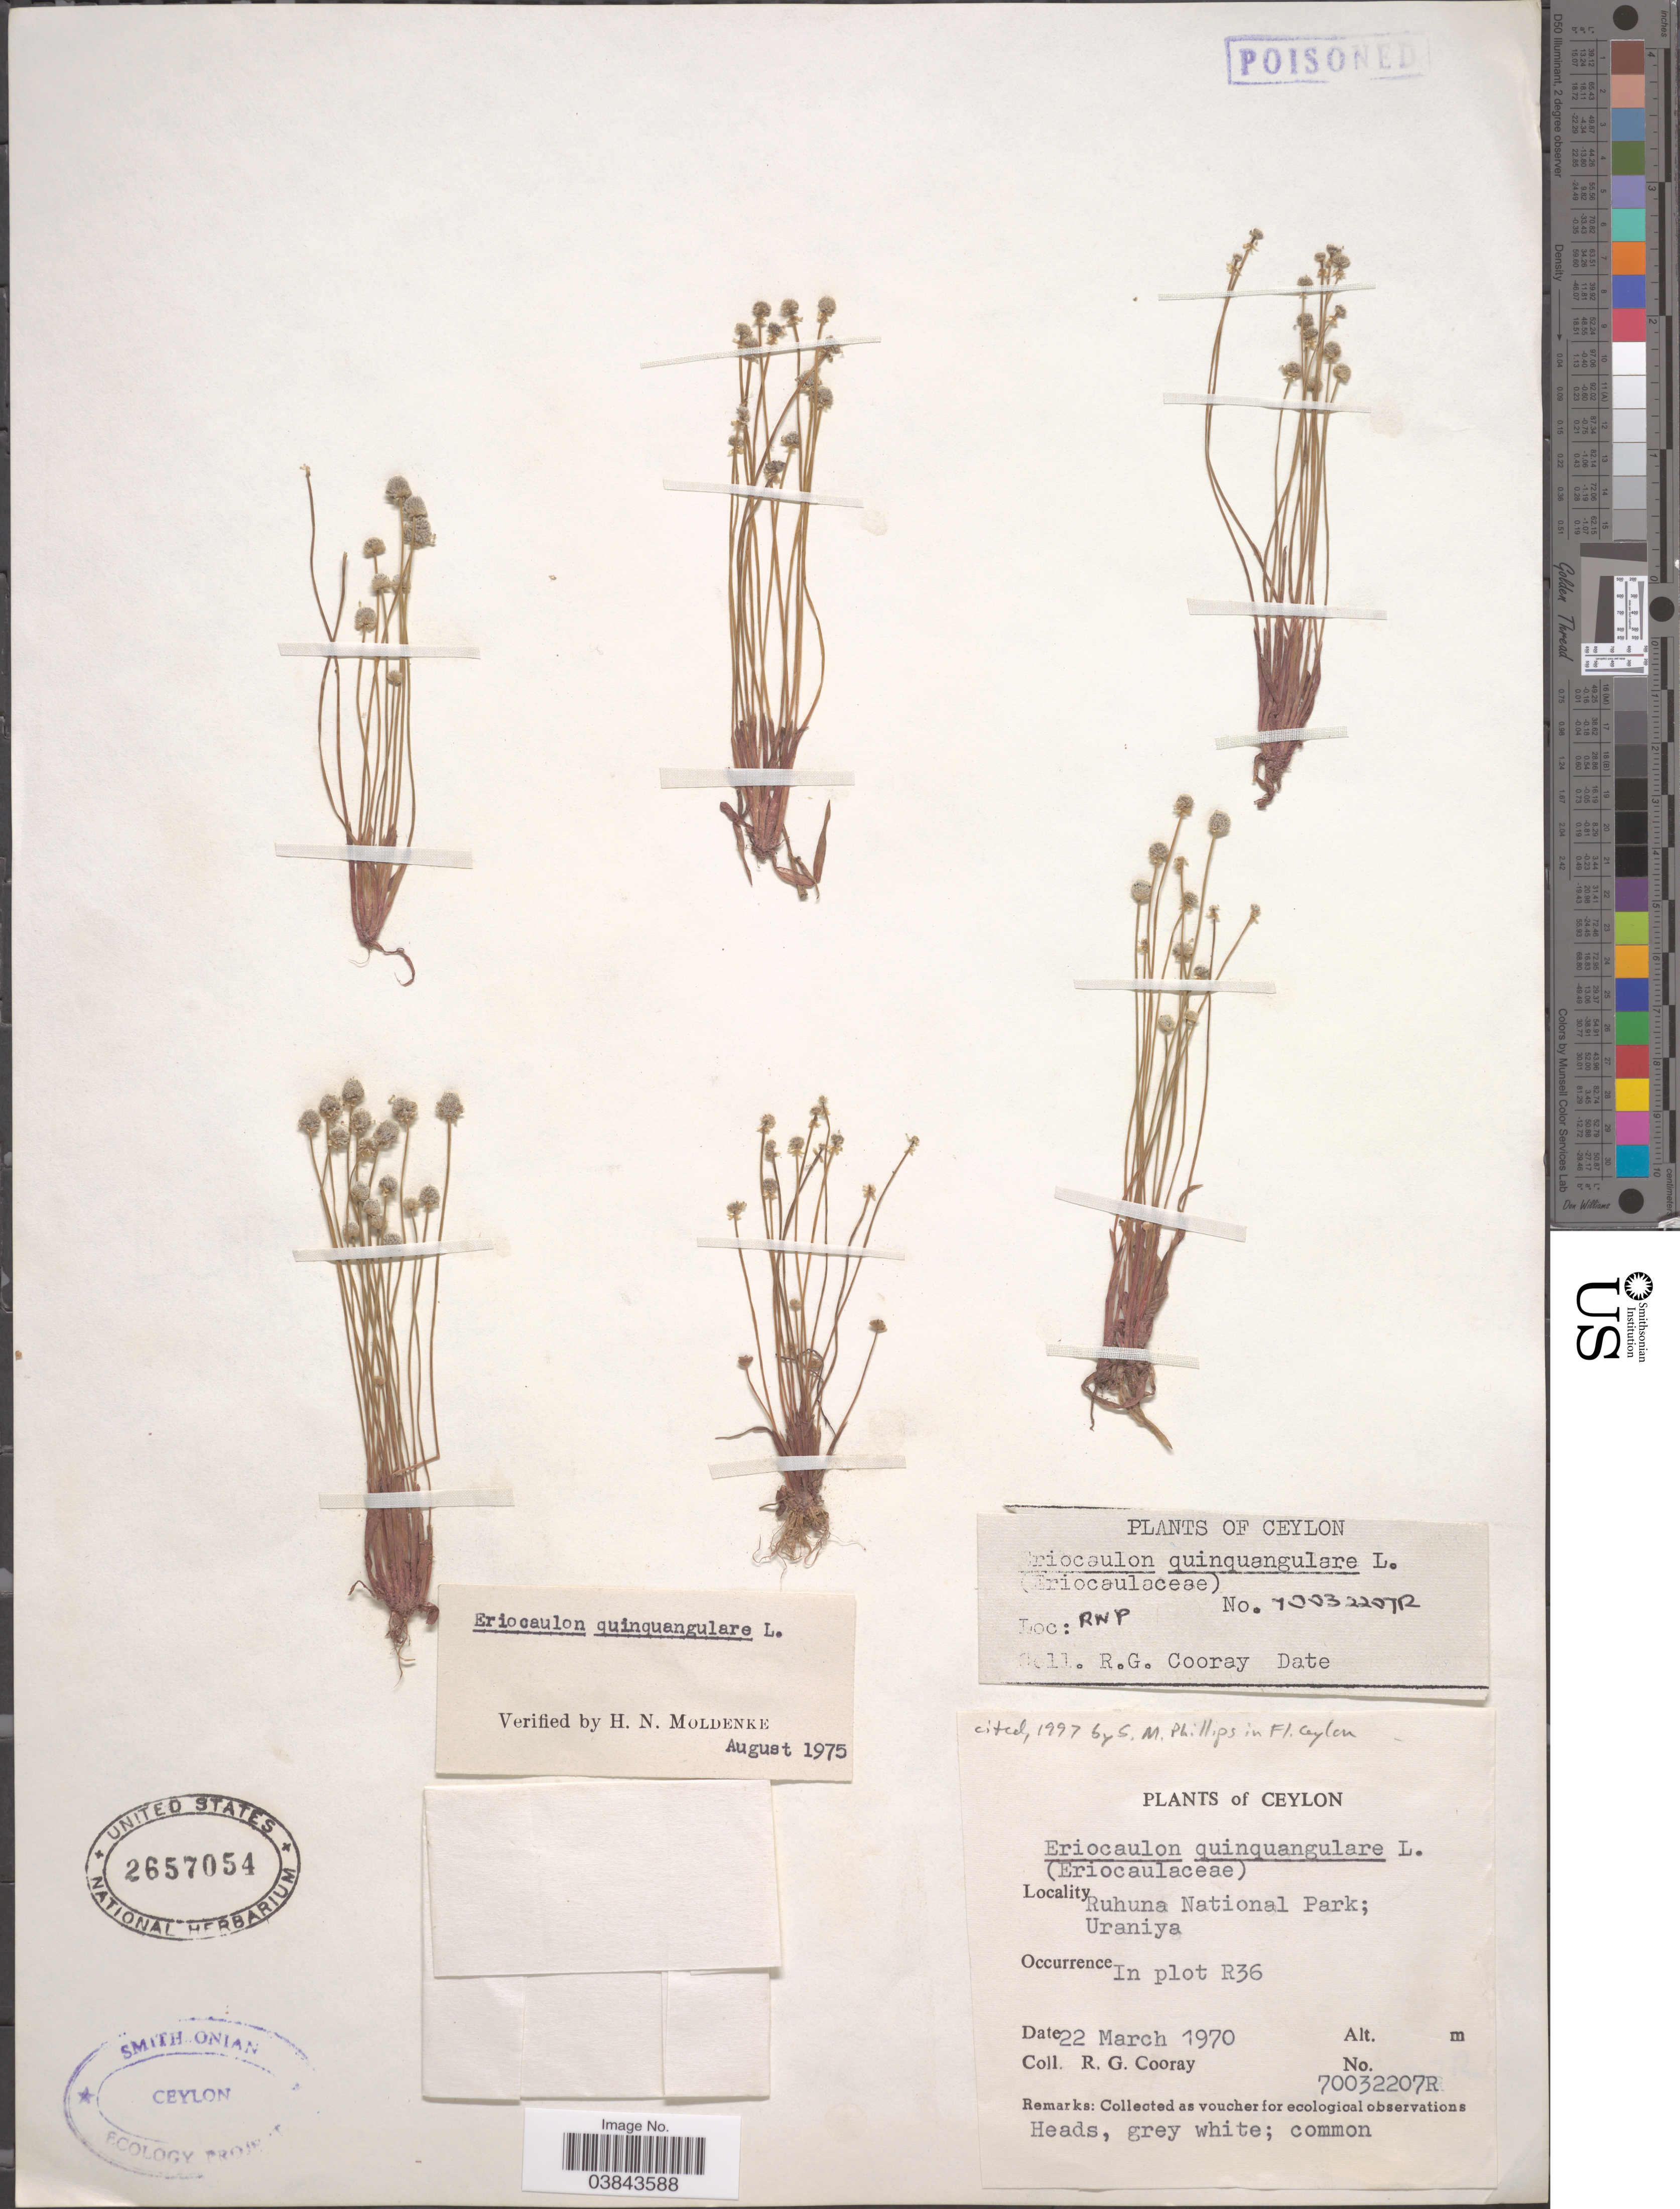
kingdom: Plantae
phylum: Tracheophyta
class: Liliopsida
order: Poales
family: Eriocaulaceae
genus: Eriocaulon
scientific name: Eriocaulon quinquangulare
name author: L.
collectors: R. Cooray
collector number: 70032207R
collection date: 1970-03-22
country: Sri Lanka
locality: Ceylon. Ruhuna National Park; Uraniya. In plot R36.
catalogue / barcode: US 2657054